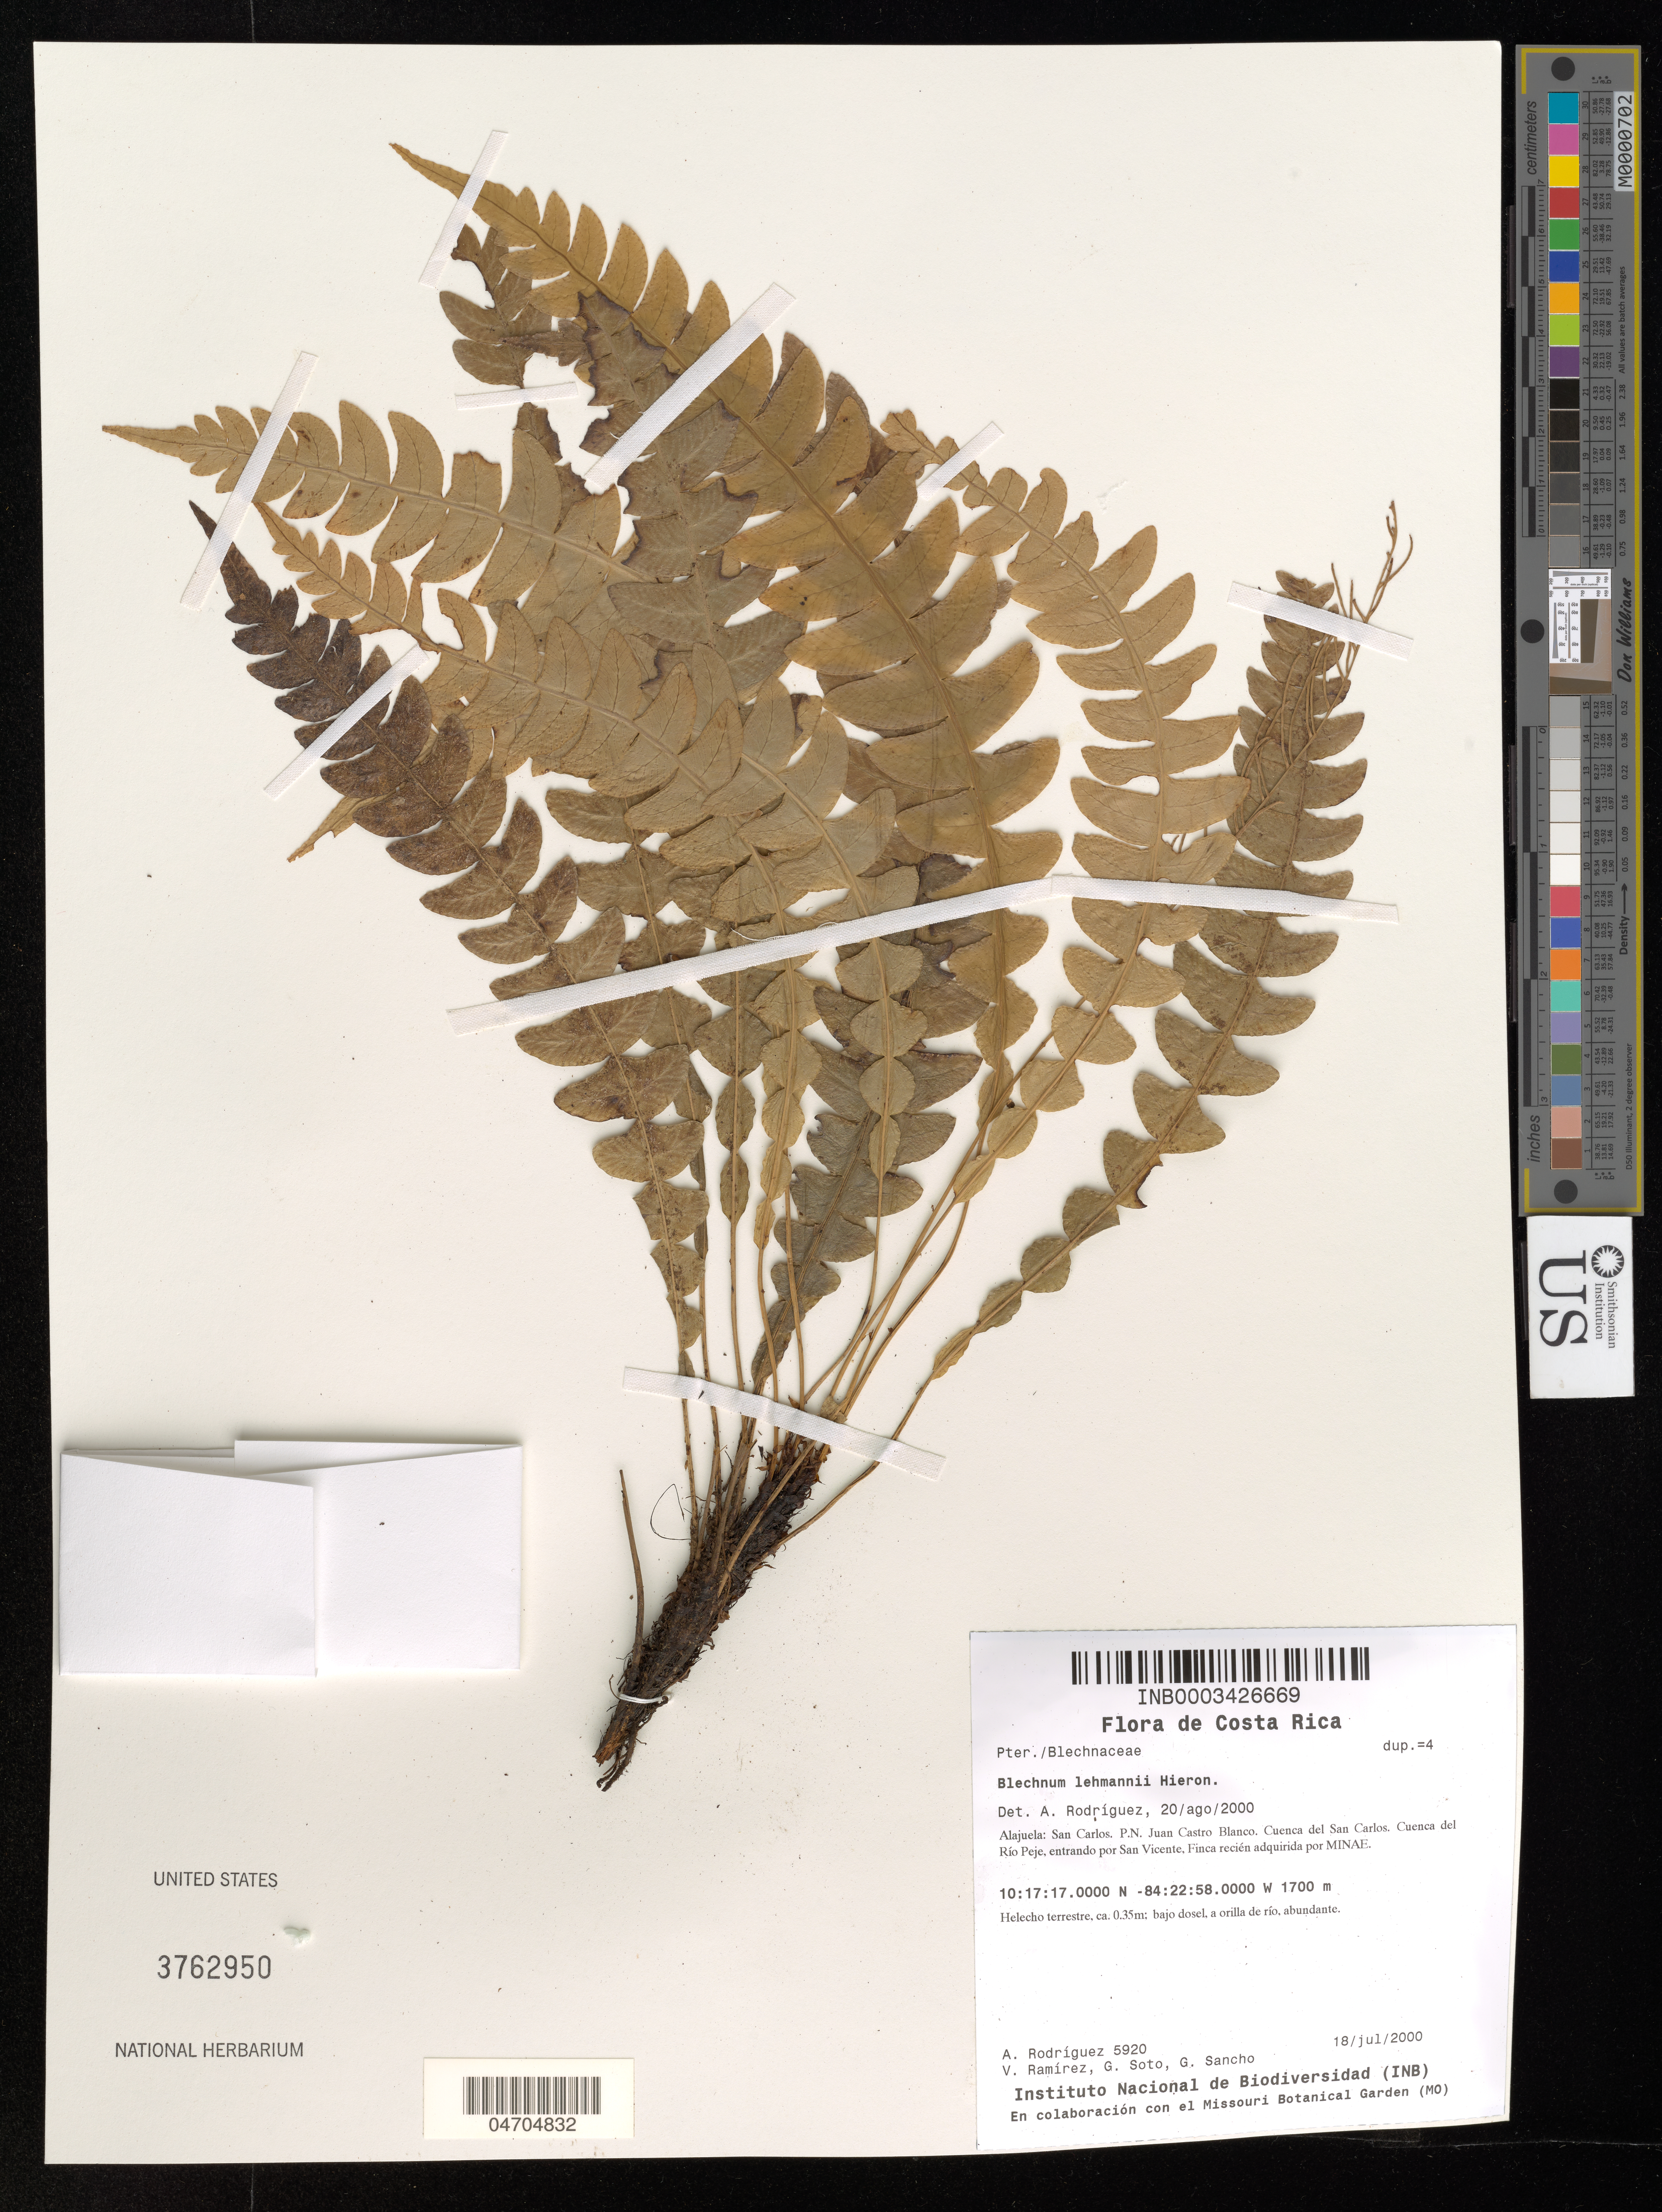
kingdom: Plantae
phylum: Tracheophyta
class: Polypodiopsida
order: Polypodiales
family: Blechnaceae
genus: Blechnum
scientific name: Blechnum lehmannii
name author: Hieron.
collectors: A. Rodríguez, V. Ramirez, G. Soto & G. Sancho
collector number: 5920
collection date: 2000-07-18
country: Costa Rica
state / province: Alajuela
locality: San Carlos. P.N. Juan Castro Blanco. Cuenca del San Carlos. Cuenca del Río Peje, entrando por San Vicente, Finca recién adquirida por MINAE.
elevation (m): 1700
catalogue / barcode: US 3762950